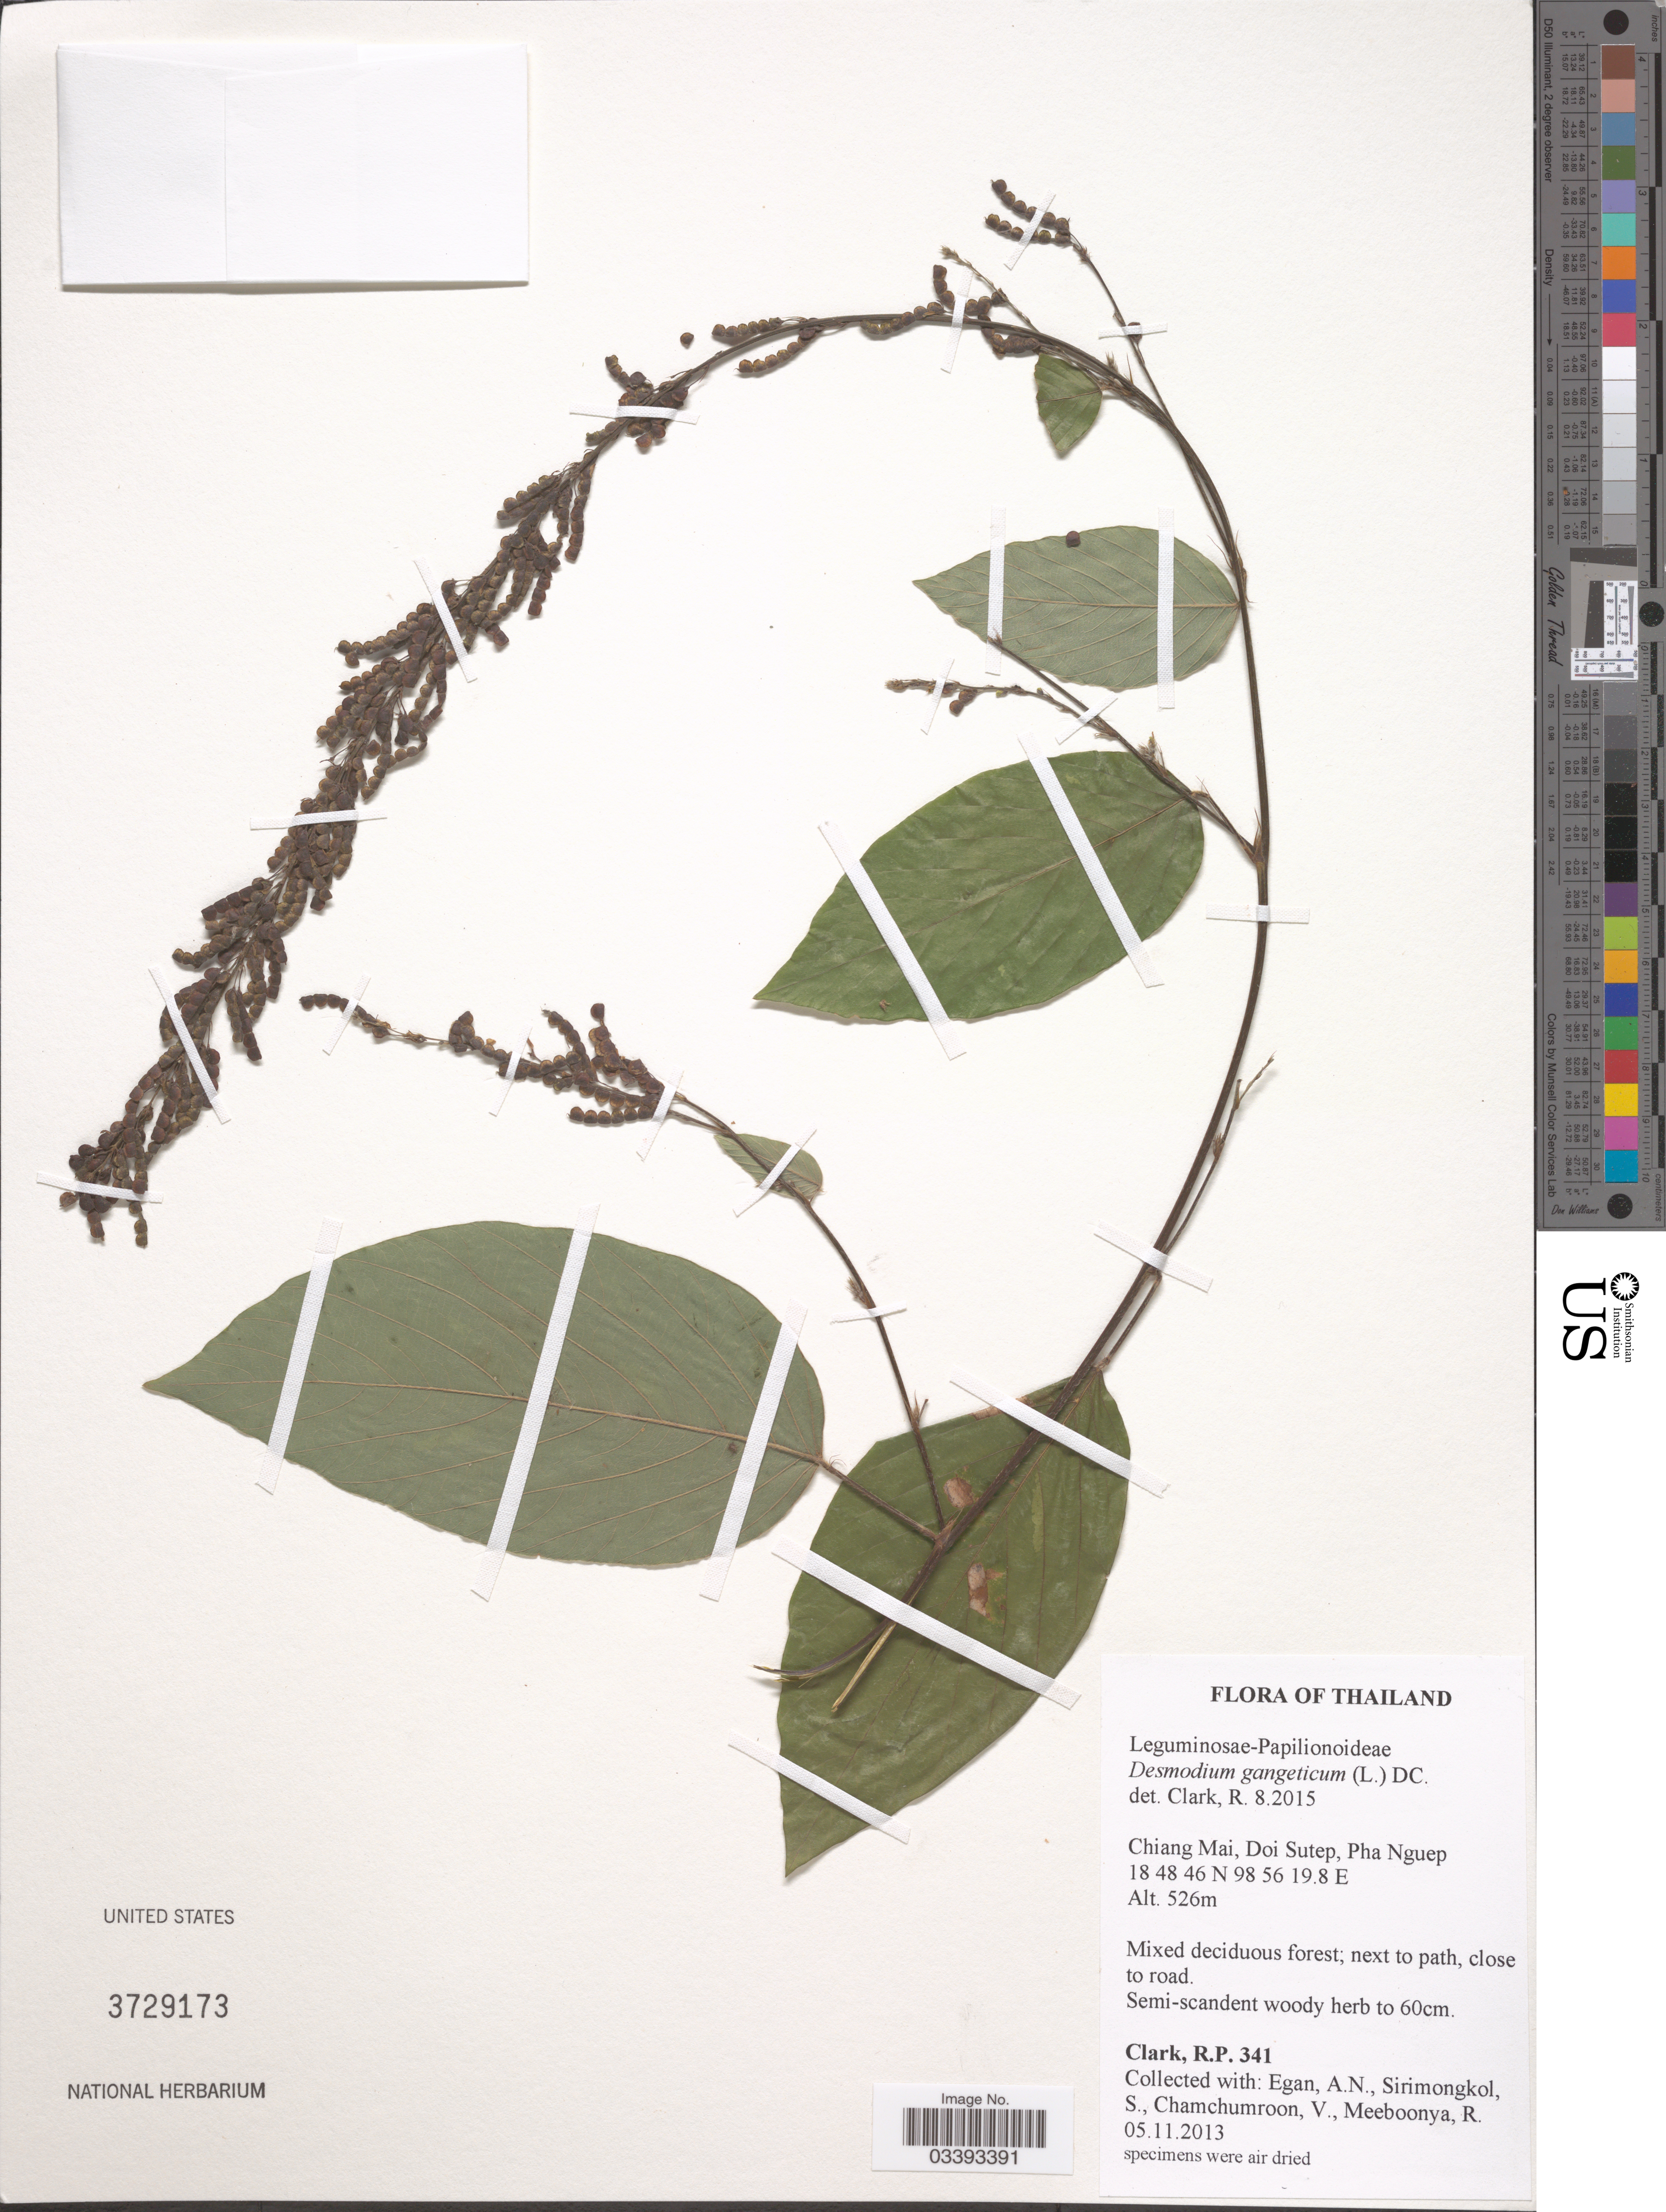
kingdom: Plantae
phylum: Tracheophyta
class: Magnoliopsida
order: Fabales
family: Fabaceae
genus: Pleurolobus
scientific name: Pleurolobus gangeticus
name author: (L.) J. St.-Hil. ex H. Ohashi & K. Ohashi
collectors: R. P. Clark, A. N. Egan, S. Sirimongkol, V. Chamchumroon & R. Meeboonya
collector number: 341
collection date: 2013-11-05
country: Thailand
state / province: Chiang Mai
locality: Doi Sutep, Pha Nguep.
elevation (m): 526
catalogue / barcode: US 3729173